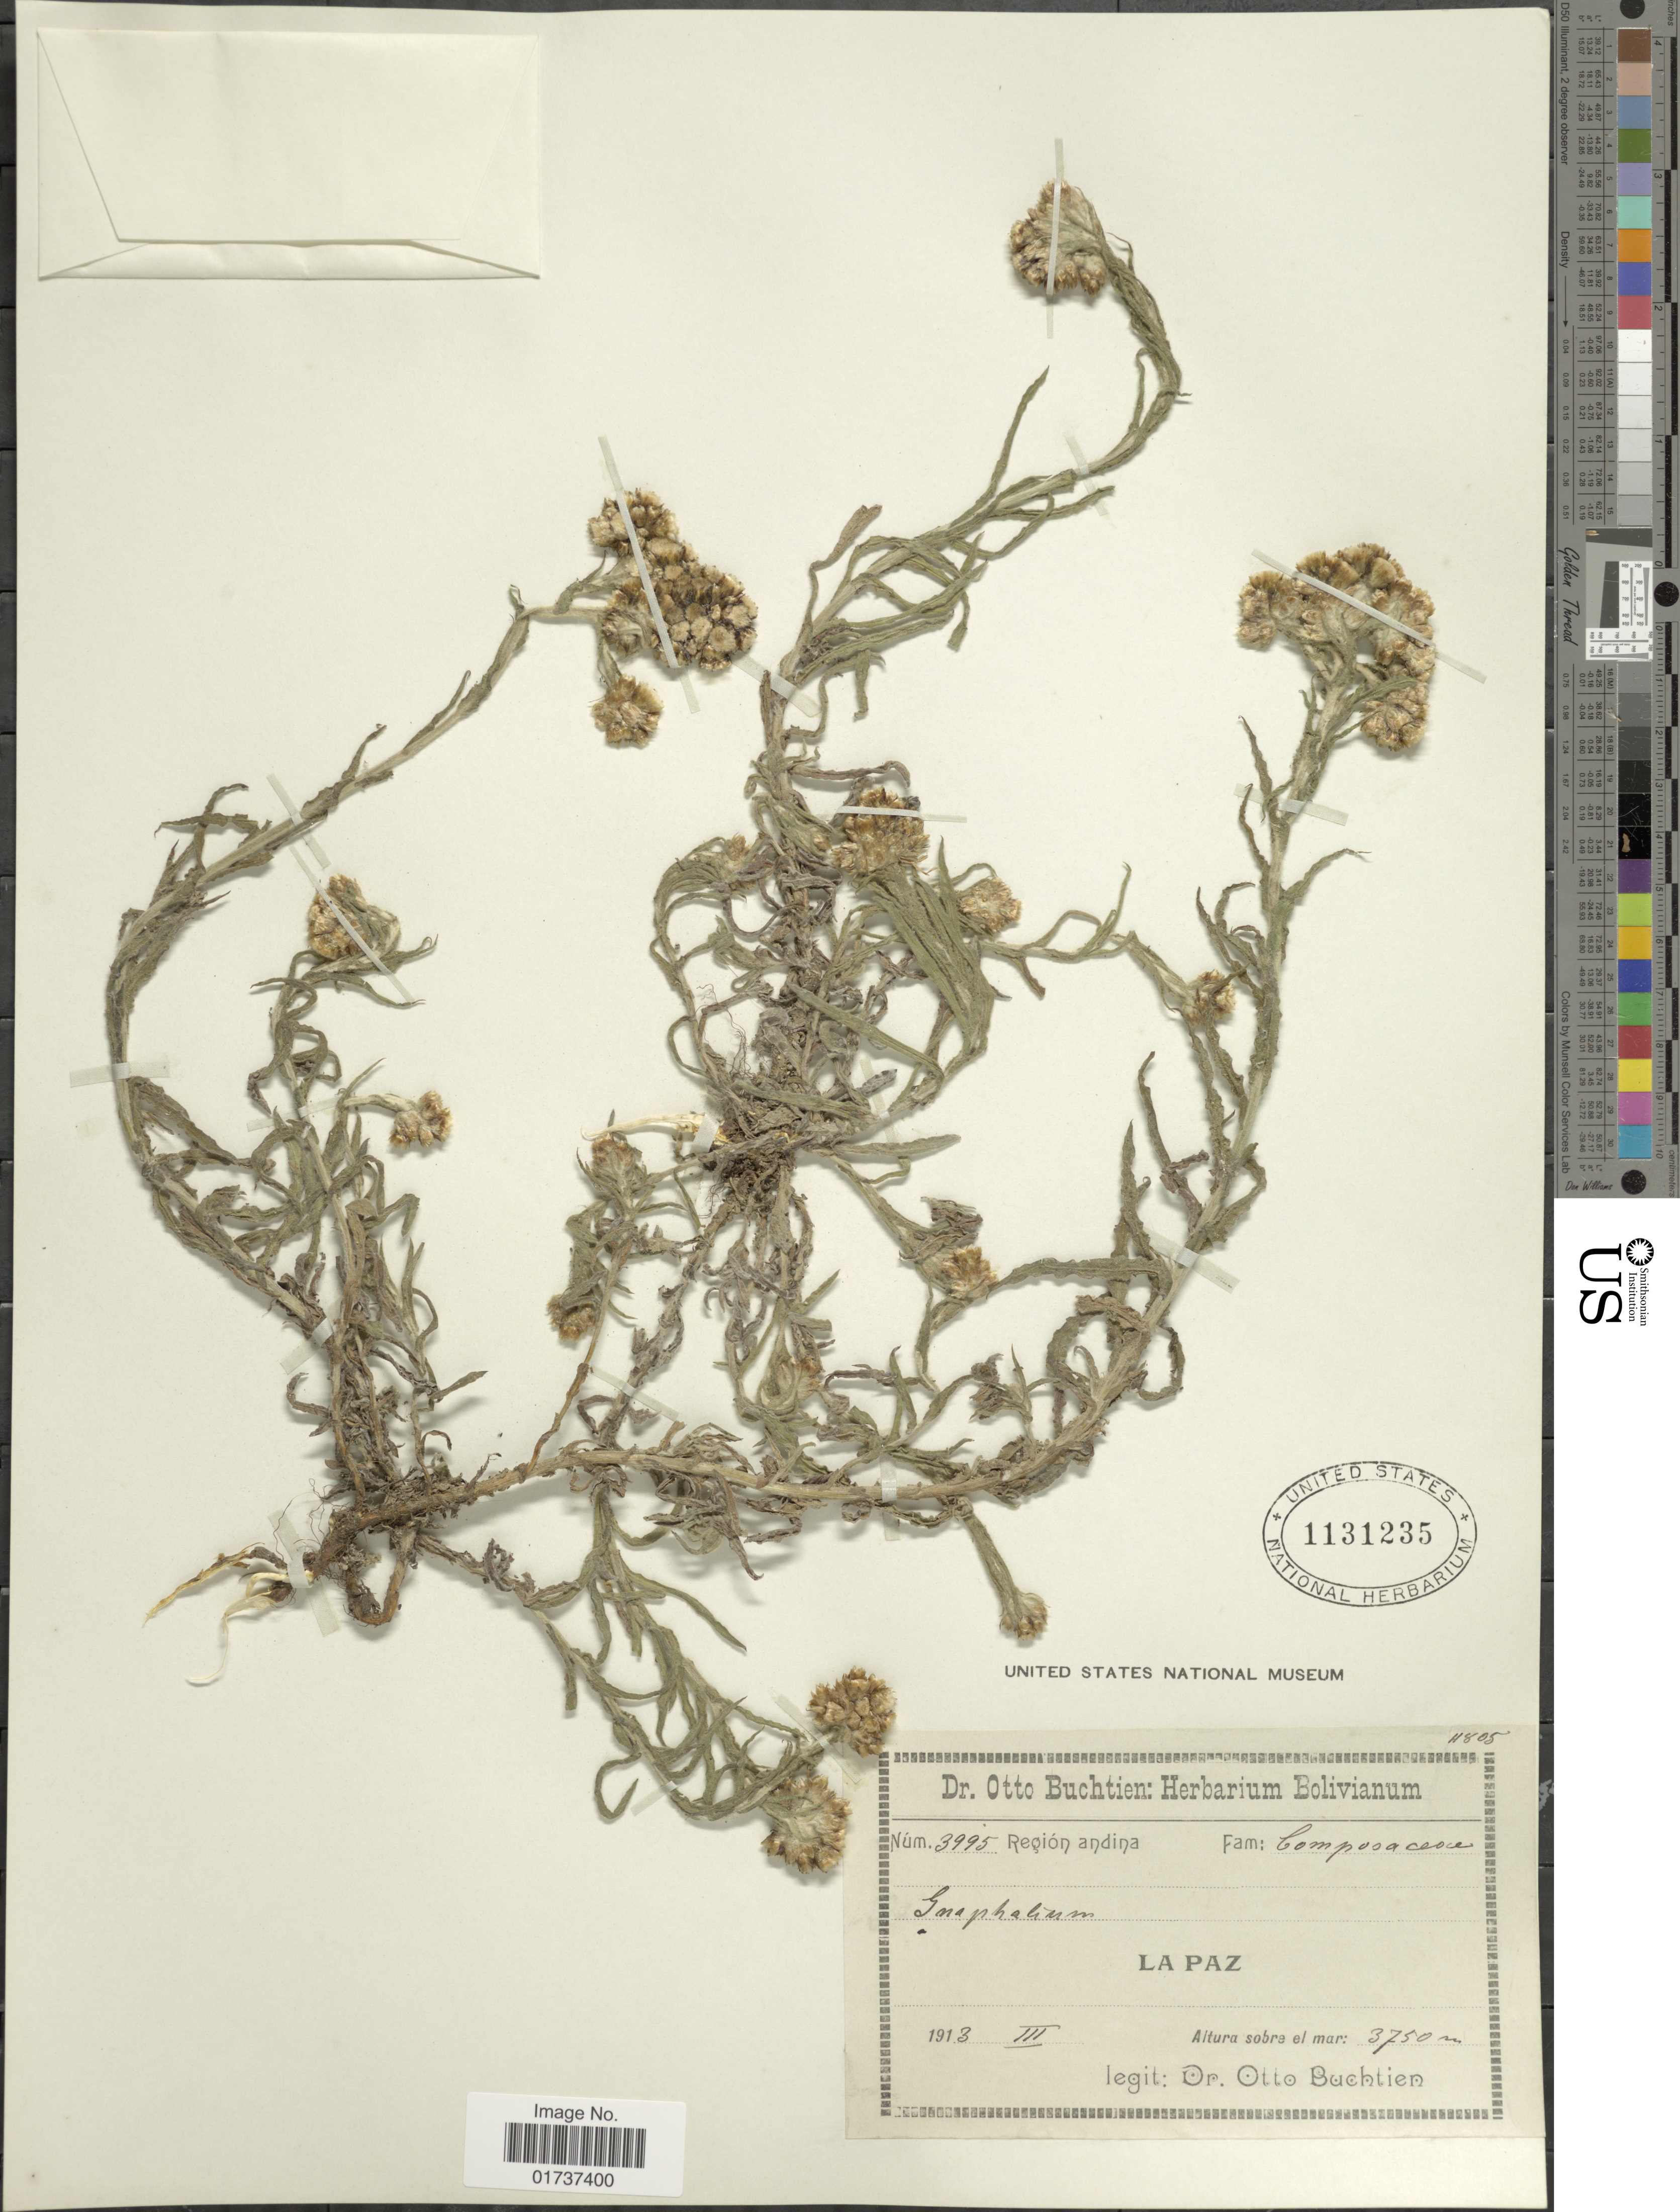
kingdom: Plantae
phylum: Tracheophyta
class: Magnoliopsida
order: Asterales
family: Asteraceae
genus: Gnaphalium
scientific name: Gnaphalium sp.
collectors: O. Buchtien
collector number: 3995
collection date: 1913-03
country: Bolivia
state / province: La Paz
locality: Región andina, La Paz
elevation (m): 3750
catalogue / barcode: US 1131235